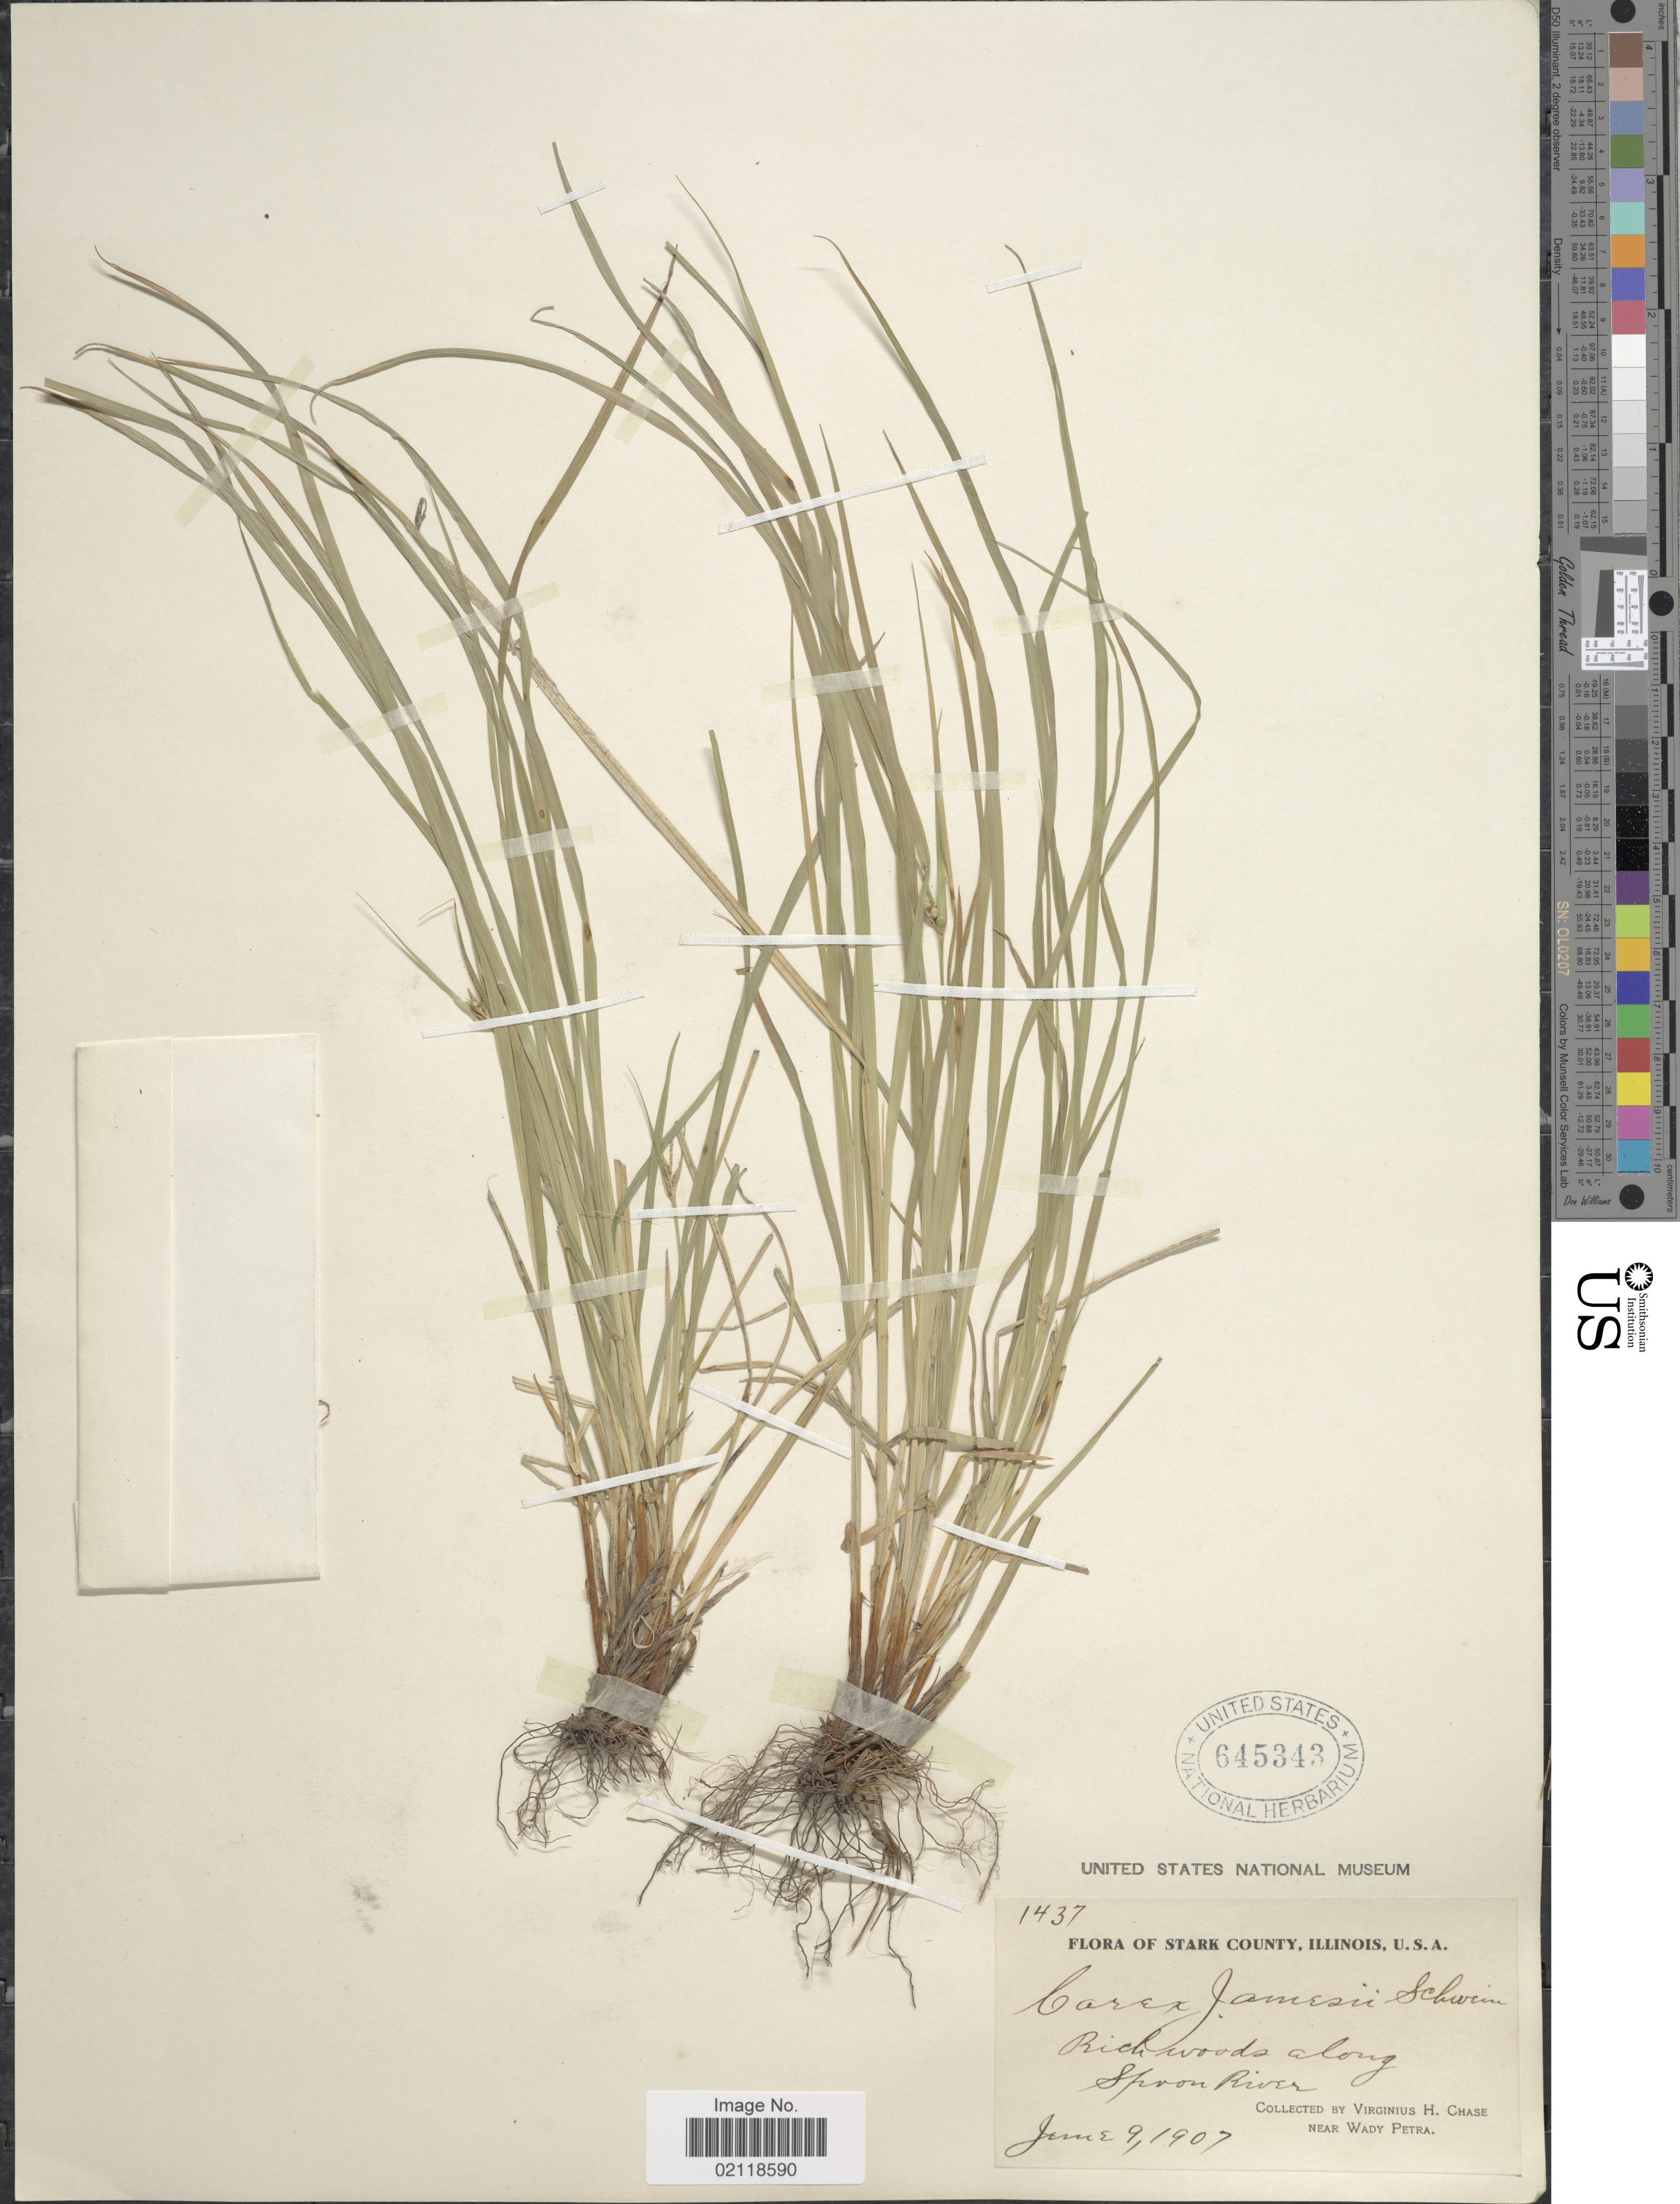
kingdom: Plantae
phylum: Tracheophyta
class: Liliopsida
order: Poales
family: Cyperaceae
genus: Carex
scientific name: Carex jamesii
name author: Schwein.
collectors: V. H. Chase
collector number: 1437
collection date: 1907-06-09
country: United States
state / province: Illinois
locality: Stark County, rich wooded hill along Spoon River, near Wady Petra.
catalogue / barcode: US 645343